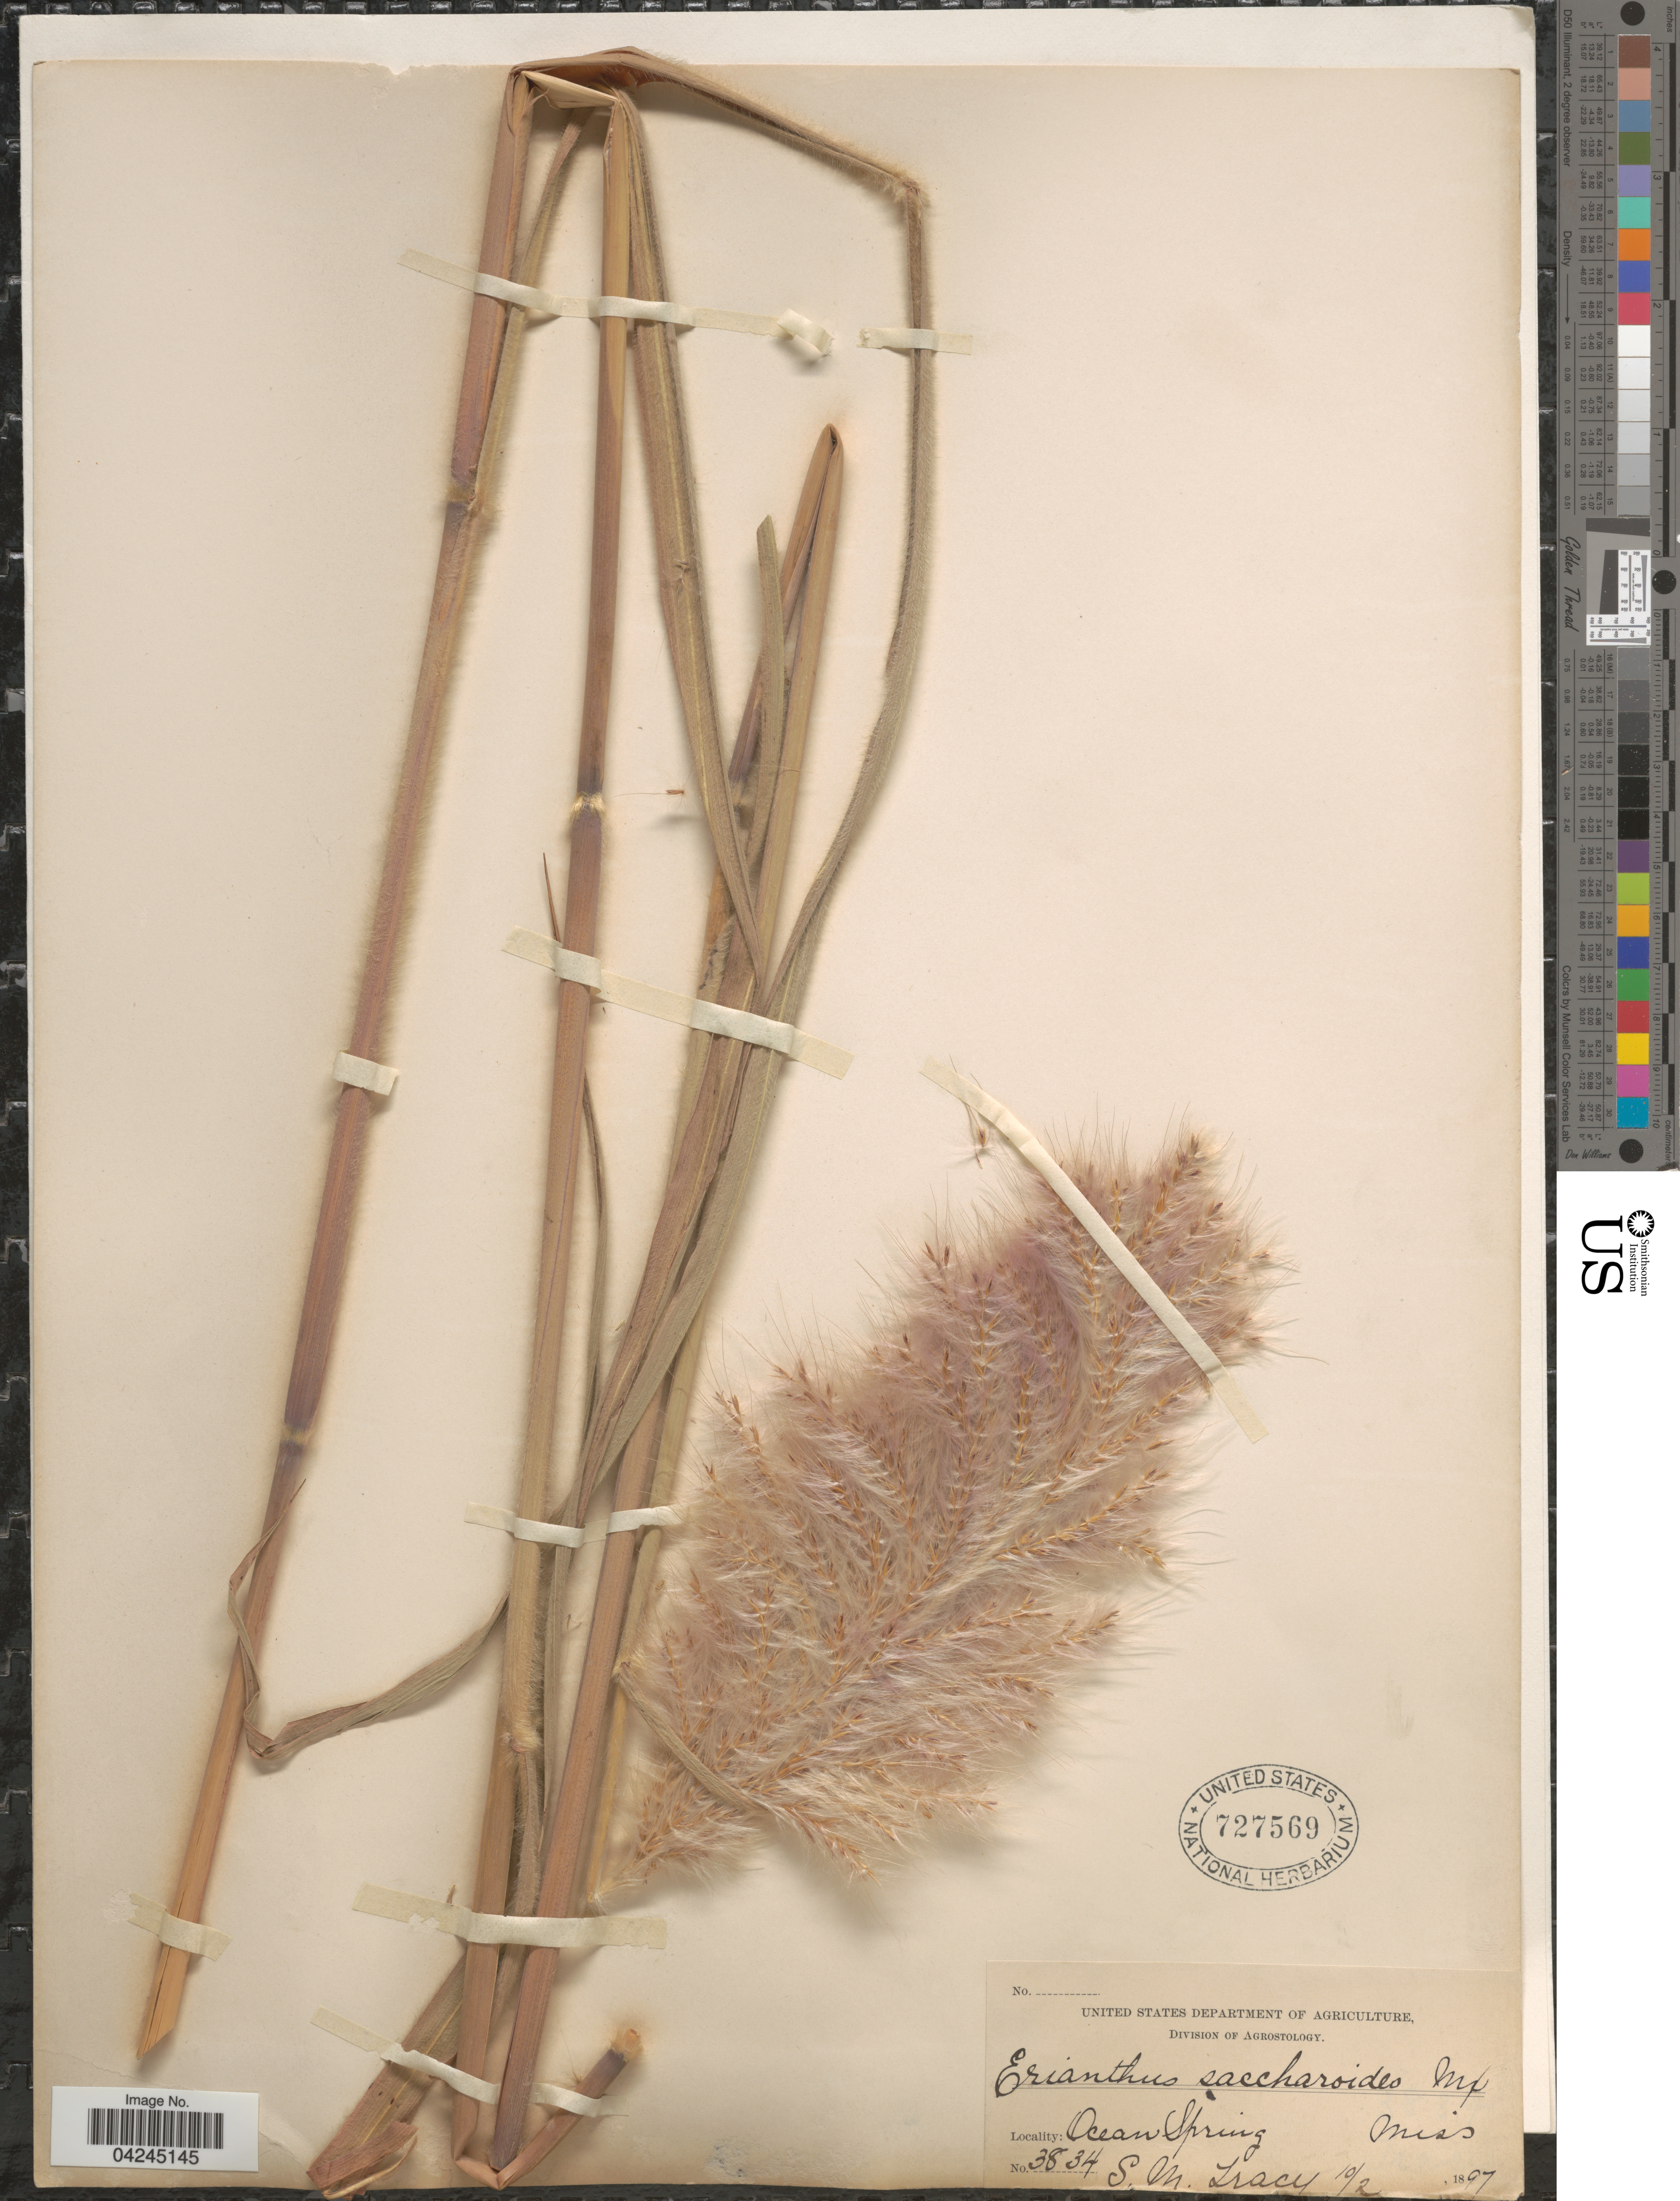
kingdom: Plantae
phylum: Tracheophyta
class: Liliopsida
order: Poales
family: Poaceae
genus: Erianthus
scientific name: Erianthus giganteus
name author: (Walter) P. Beauv.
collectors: S. M. Tracy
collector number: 3834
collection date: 1897-10-02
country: United States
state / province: Mississippi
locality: Ocean Spring.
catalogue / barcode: US 727569